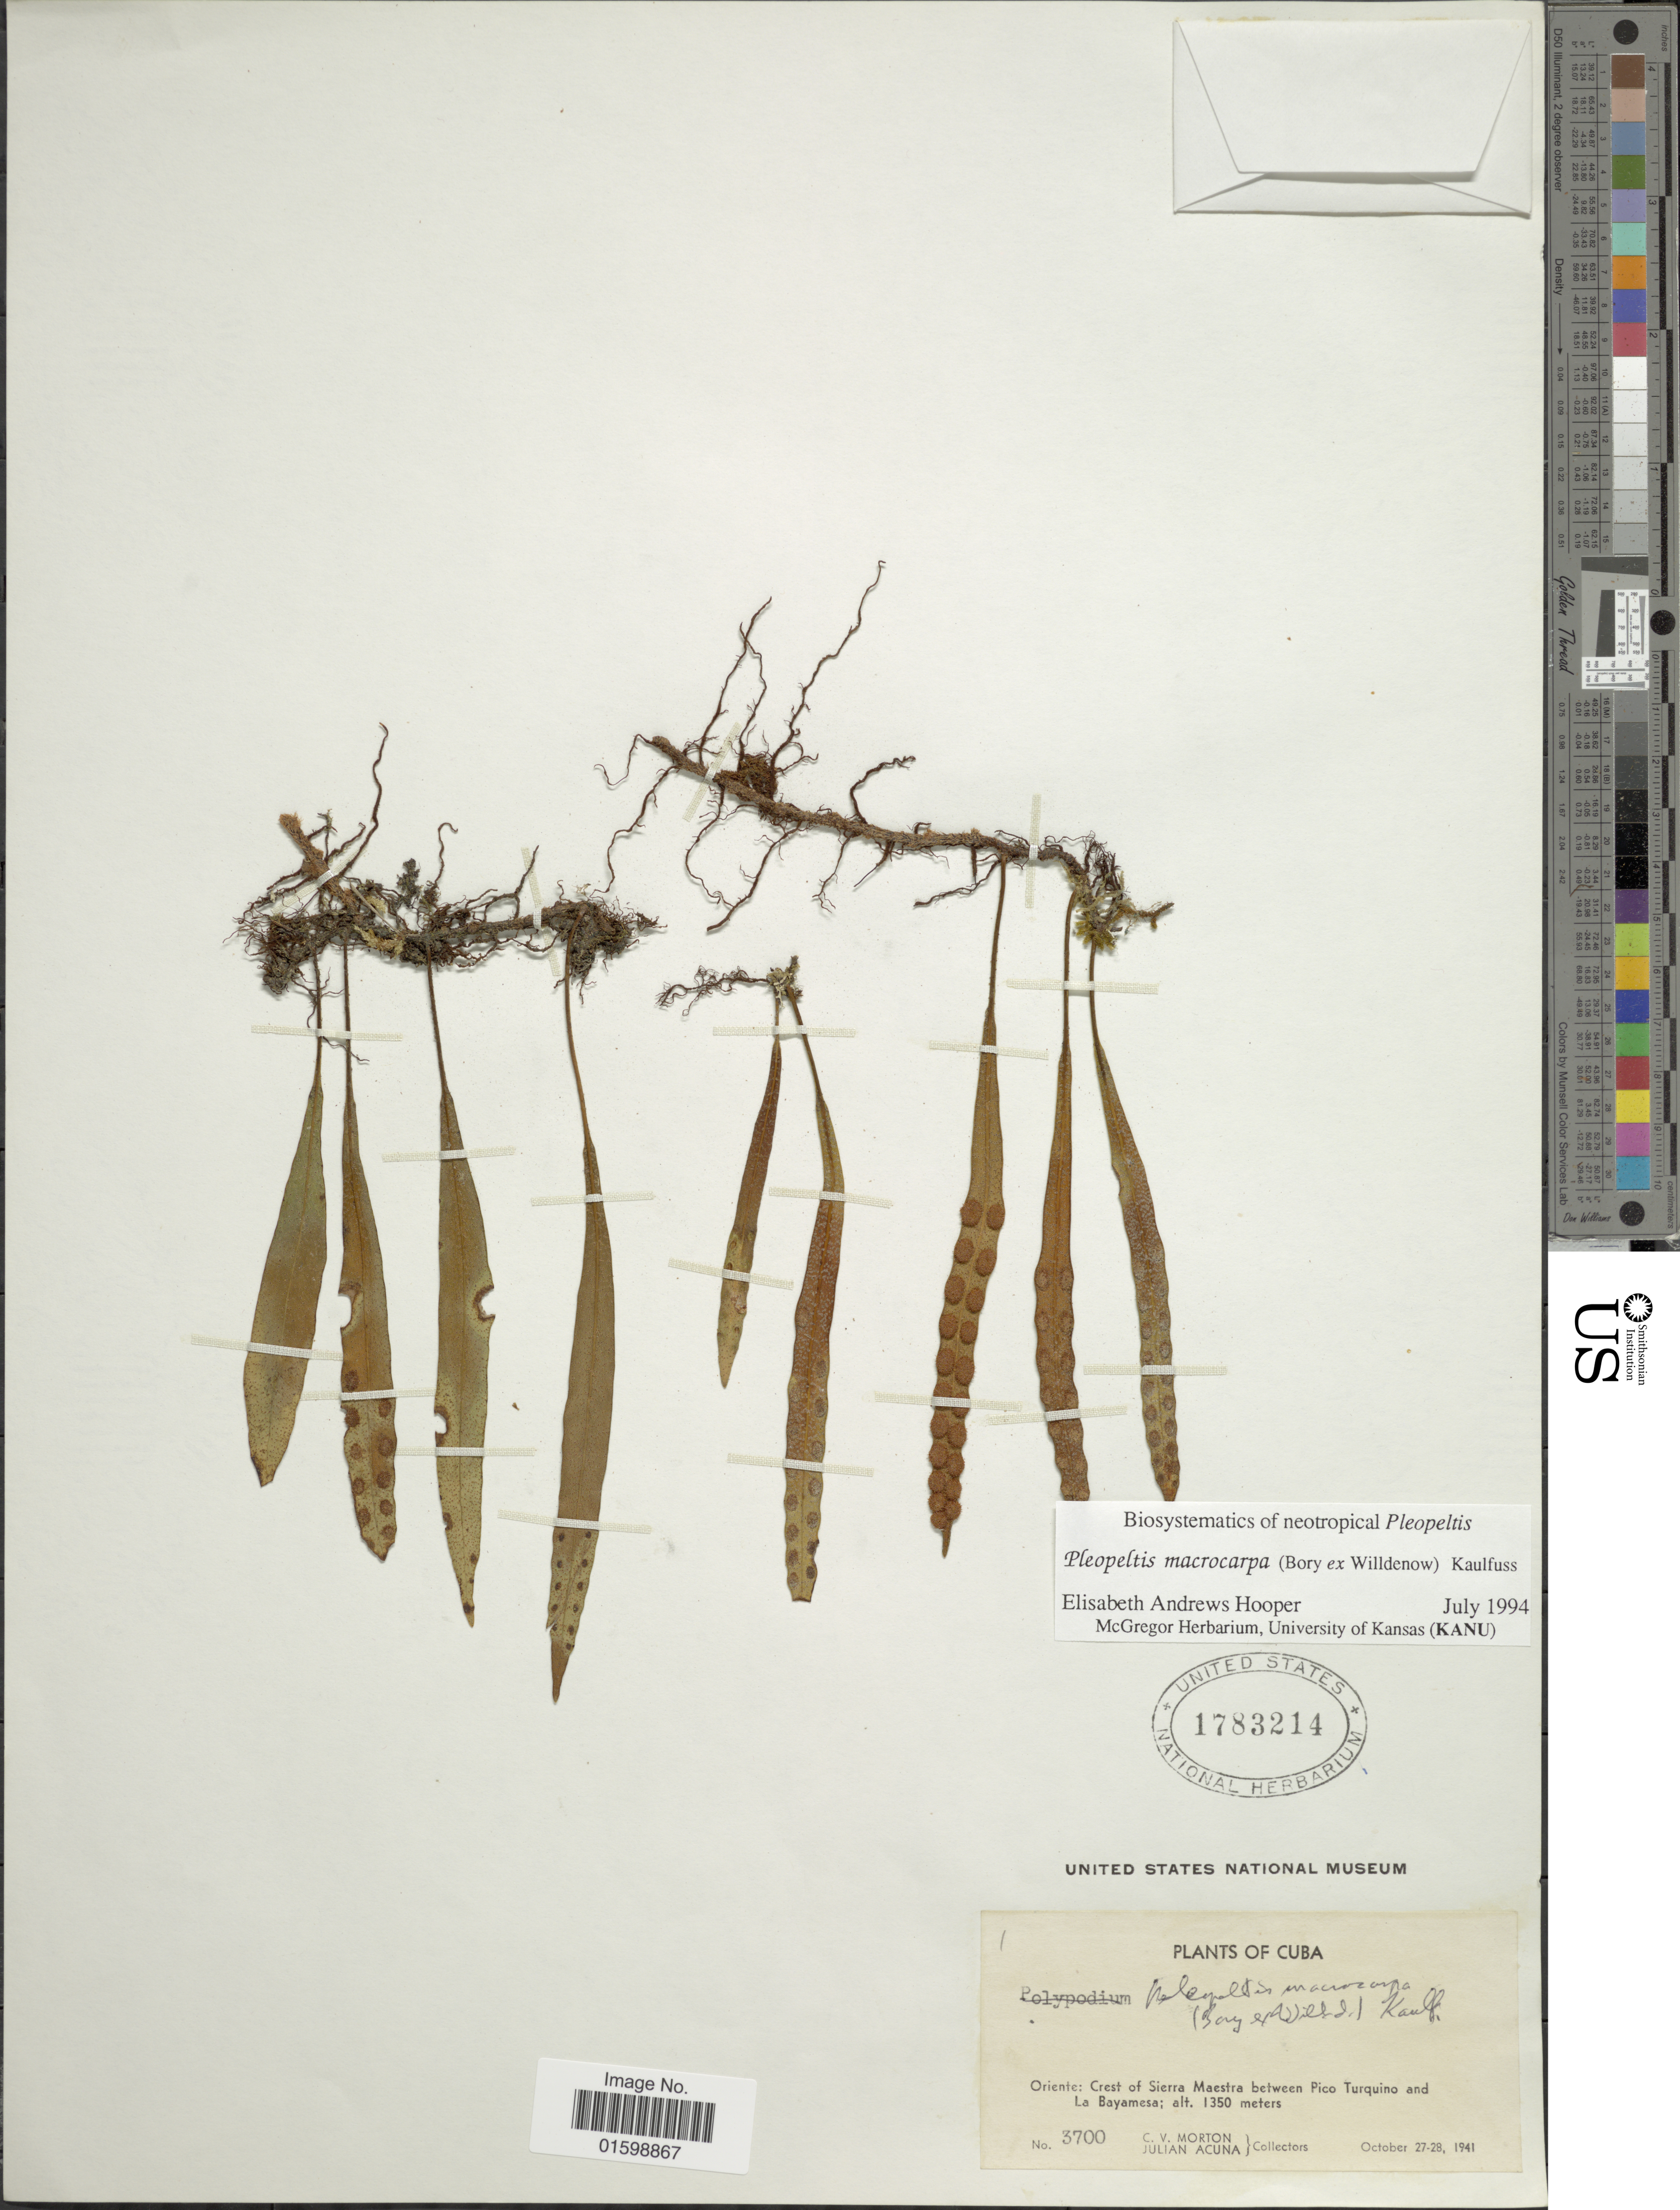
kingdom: Plantae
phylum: Tracheophyta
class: Polypodiopsida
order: Polypodiales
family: Polypodiaceae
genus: Pleopeltis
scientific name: Pleopeltis marginata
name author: A.R. Sm. & Tejero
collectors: C. V. Morton & J. B. Acuña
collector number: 3700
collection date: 1941-10-27/1941-10-28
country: Cuba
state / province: Oriente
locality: Crest of Sierra Maestra between Pico Turquino and La Bayamesa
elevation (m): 1350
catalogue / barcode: US 1783214